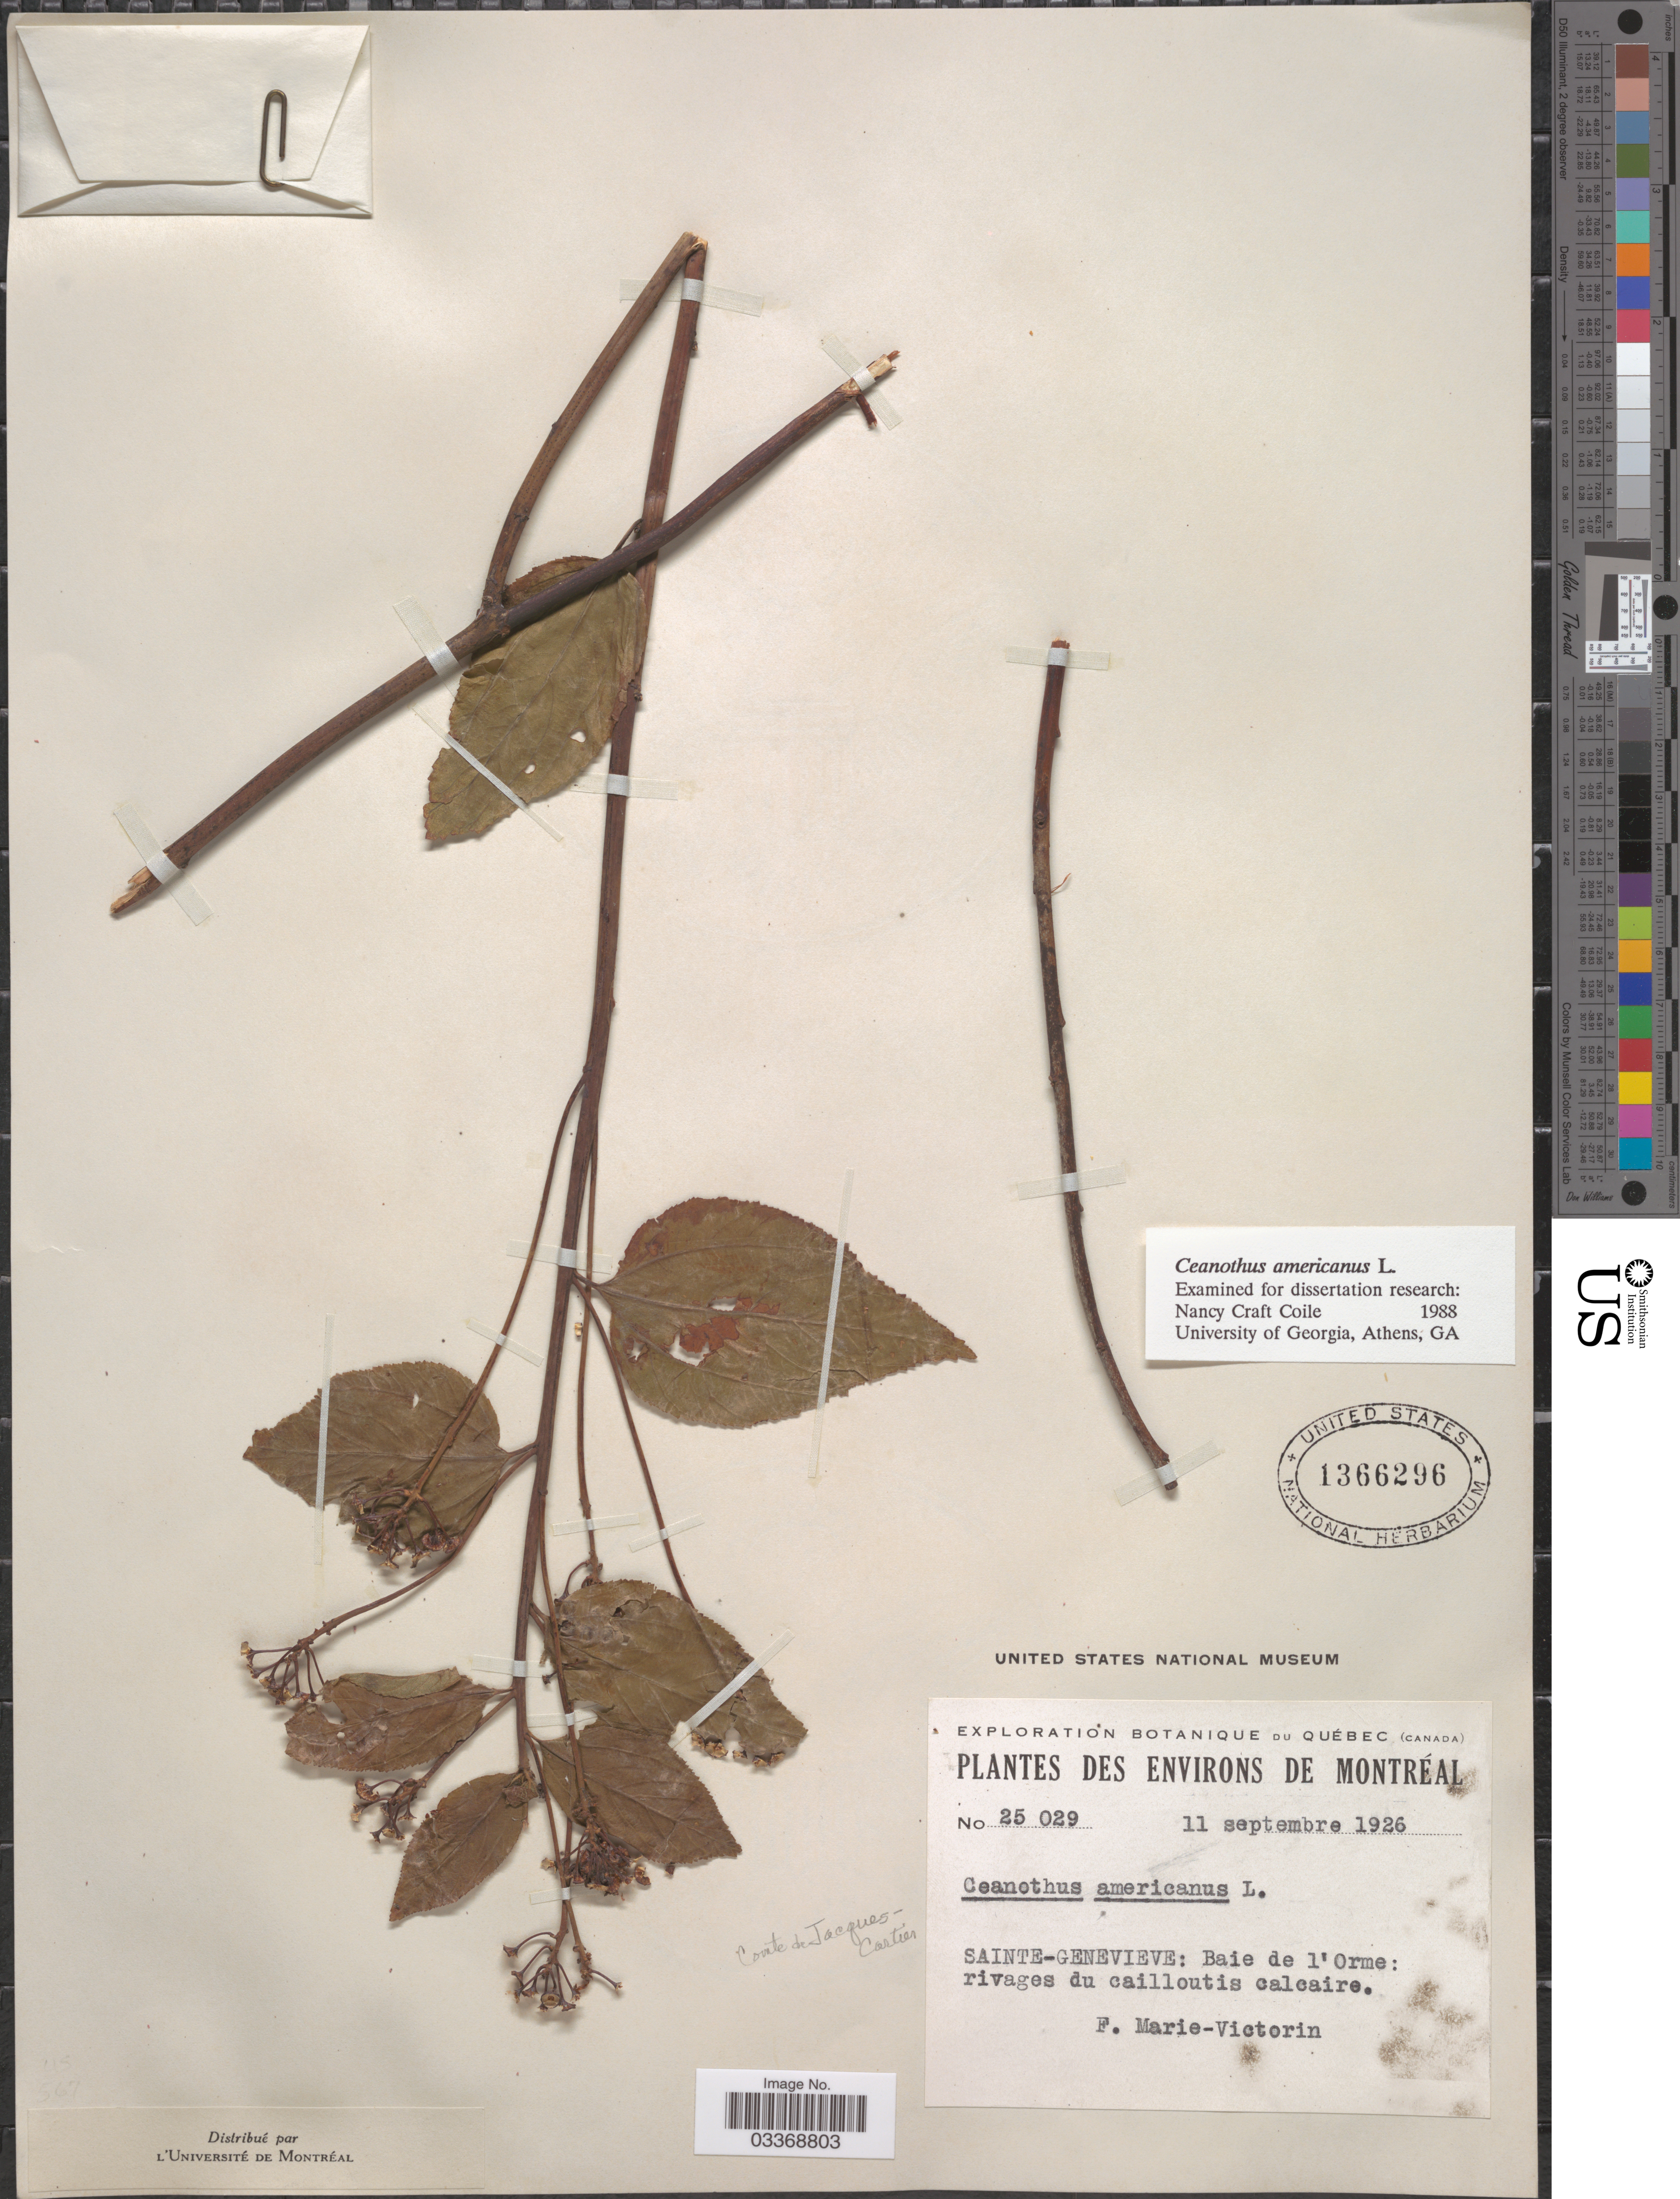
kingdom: Plantae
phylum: Tracheophyta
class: Magnoliopsida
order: Rosales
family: Rhamnaceae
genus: Ceanothus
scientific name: Ceanothus americanus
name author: L.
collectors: F. Marie-Victorin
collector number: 25029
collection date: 1926-09-11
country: Canada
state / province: Quebec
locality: Environs de Montréal. Sainte-Genevieve: Baie de l'Orme. Comte de Jacques-Cartier.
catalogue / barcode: US 1366296